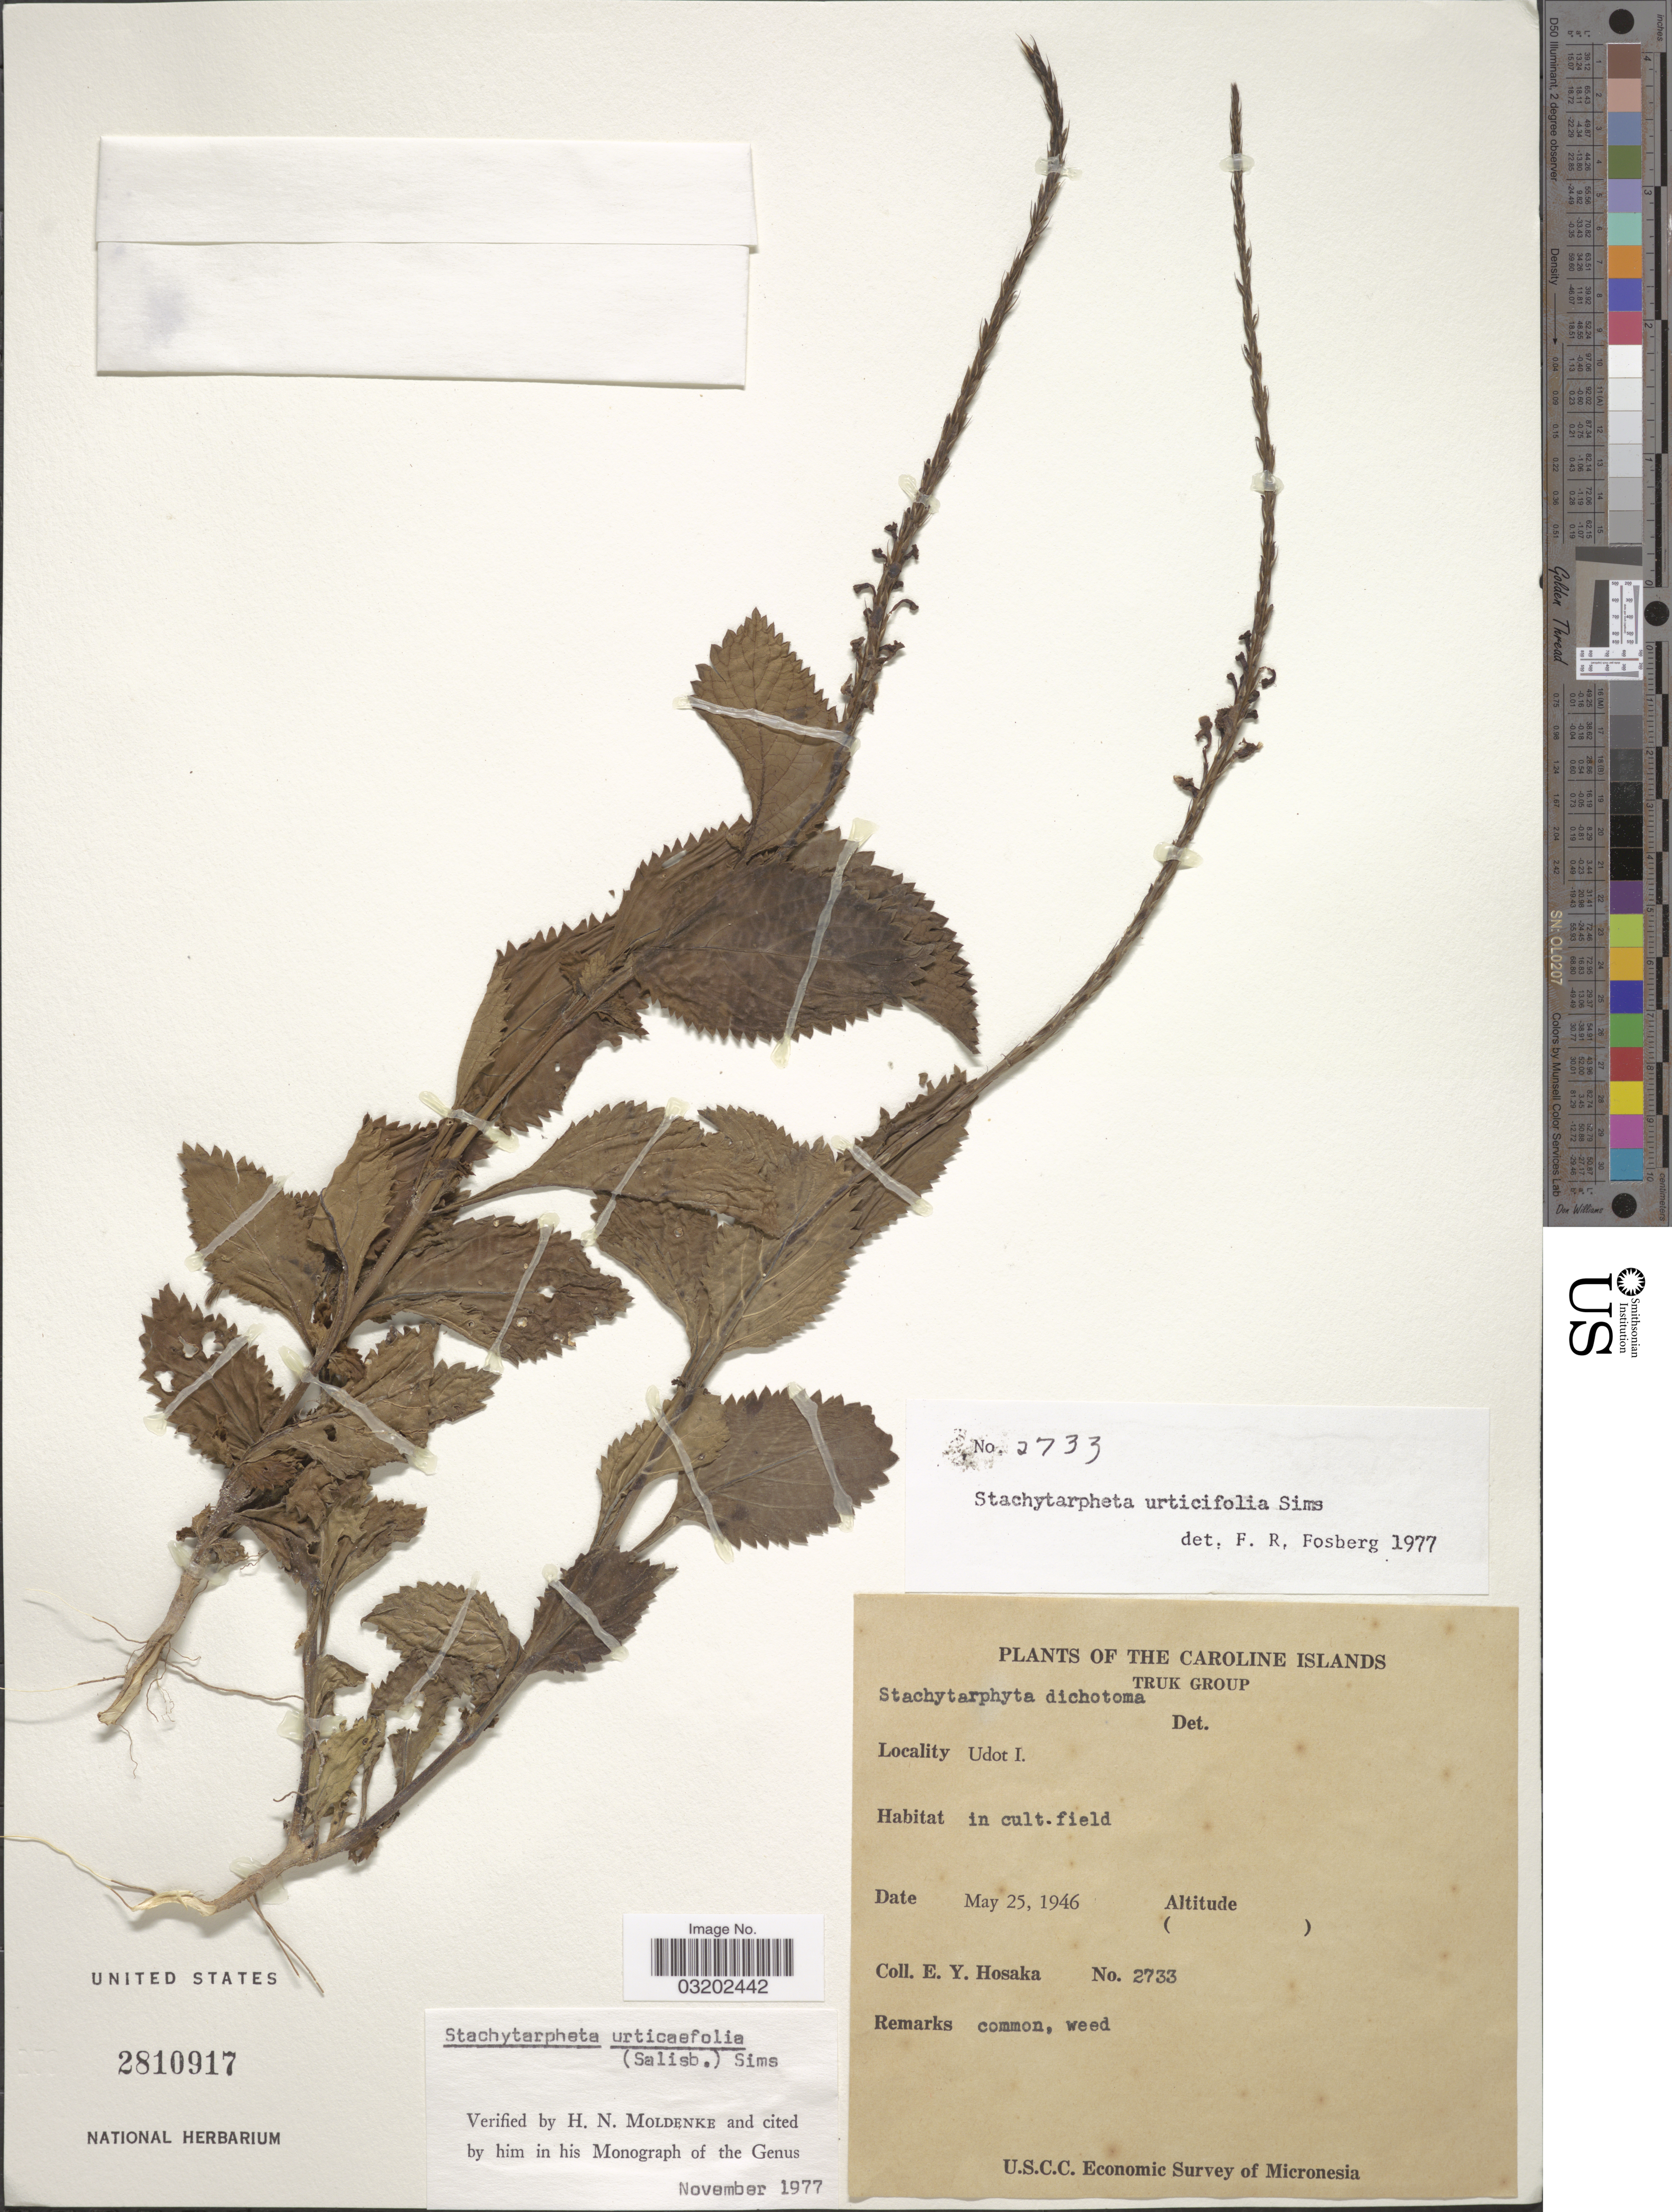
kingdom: Plantae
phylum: Tracheophyta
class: Magnoliopsida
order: Lamiales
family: Verbenaceae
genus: Stachytarpheta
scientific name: Stachytarpheta urticifolia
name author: Sims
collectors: E. Y. Hosaka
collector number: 2733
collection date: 1946-05-25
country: Micronesia, Federated States of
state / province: Truk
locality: The Caroline Islands, Truk Group. Udot I.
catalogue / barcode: US 2810917